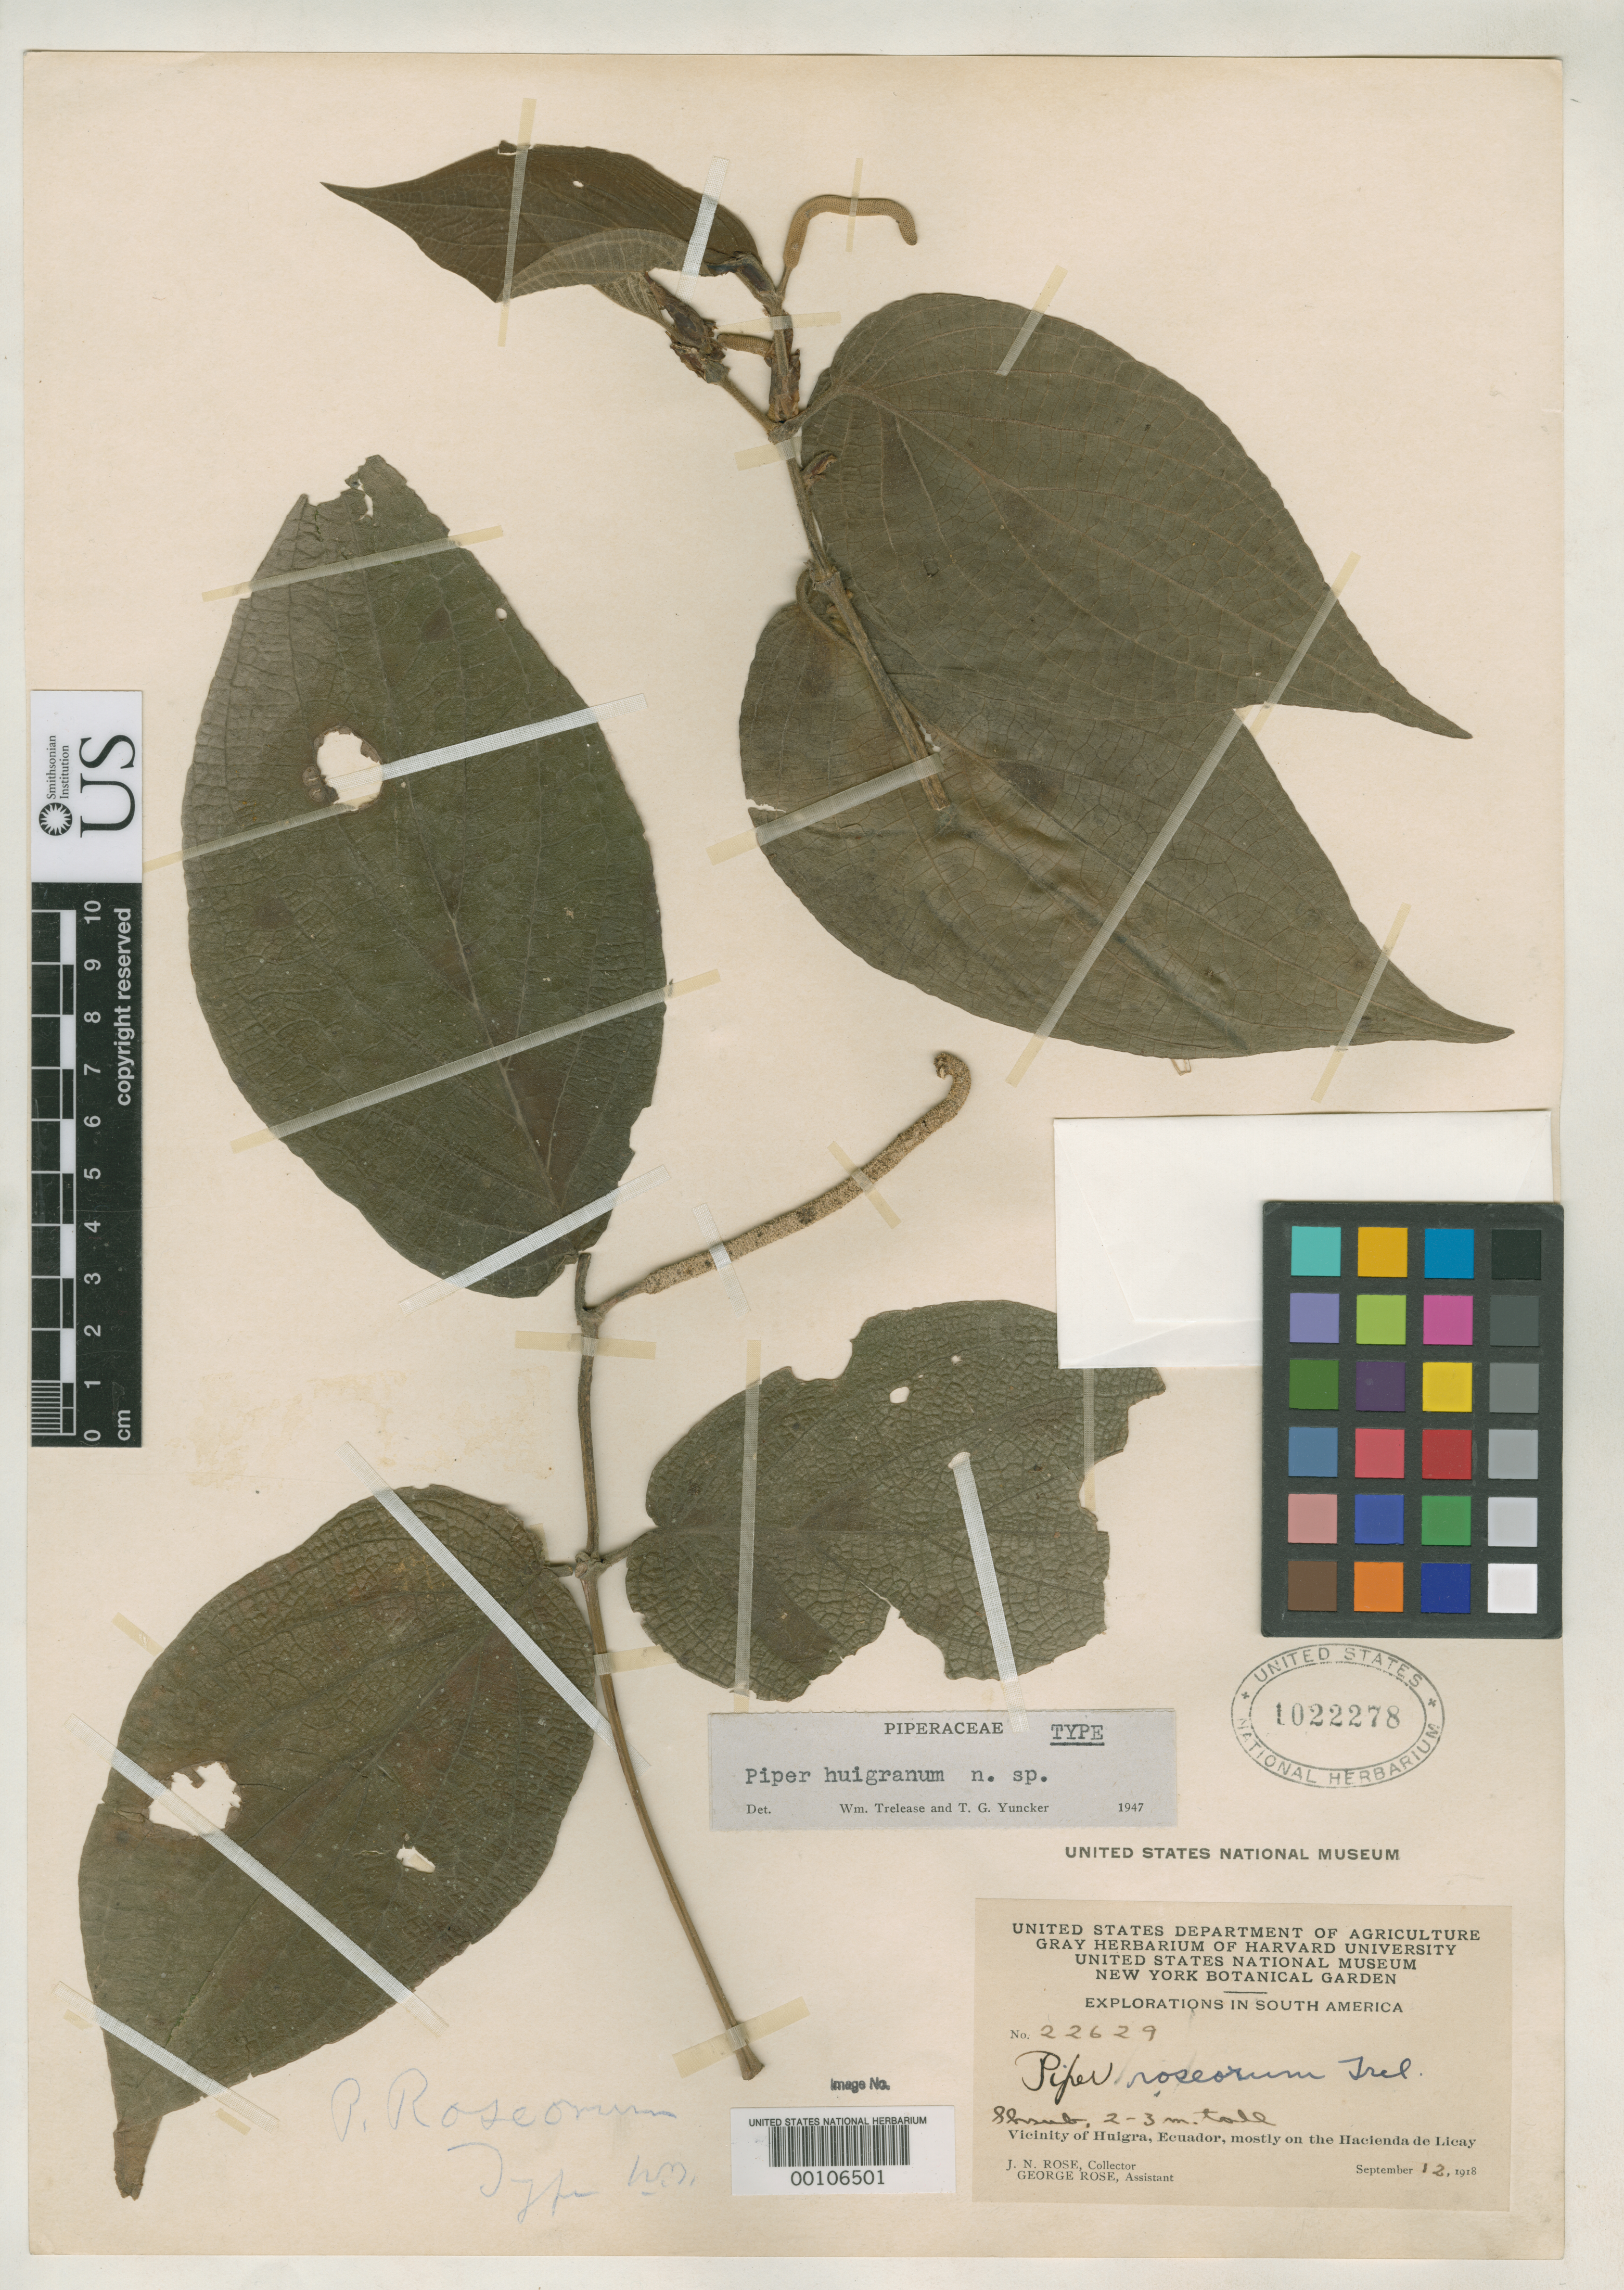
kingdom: Plantae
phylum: Tracheophyta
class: Magnoliopsida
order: Piperales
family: Piperaceae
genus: Piper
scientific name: Piper huigranum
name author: Trel. & Yunck.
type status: Holotype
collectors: J. N. Rose & G. Rose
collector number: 22629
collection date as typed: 12 Sep 1918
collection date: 1918-09-12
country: Ecuador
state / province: Chimborazo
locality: Vicinity of Huigra, Hacienda de Licay.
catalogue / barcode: US 1022278